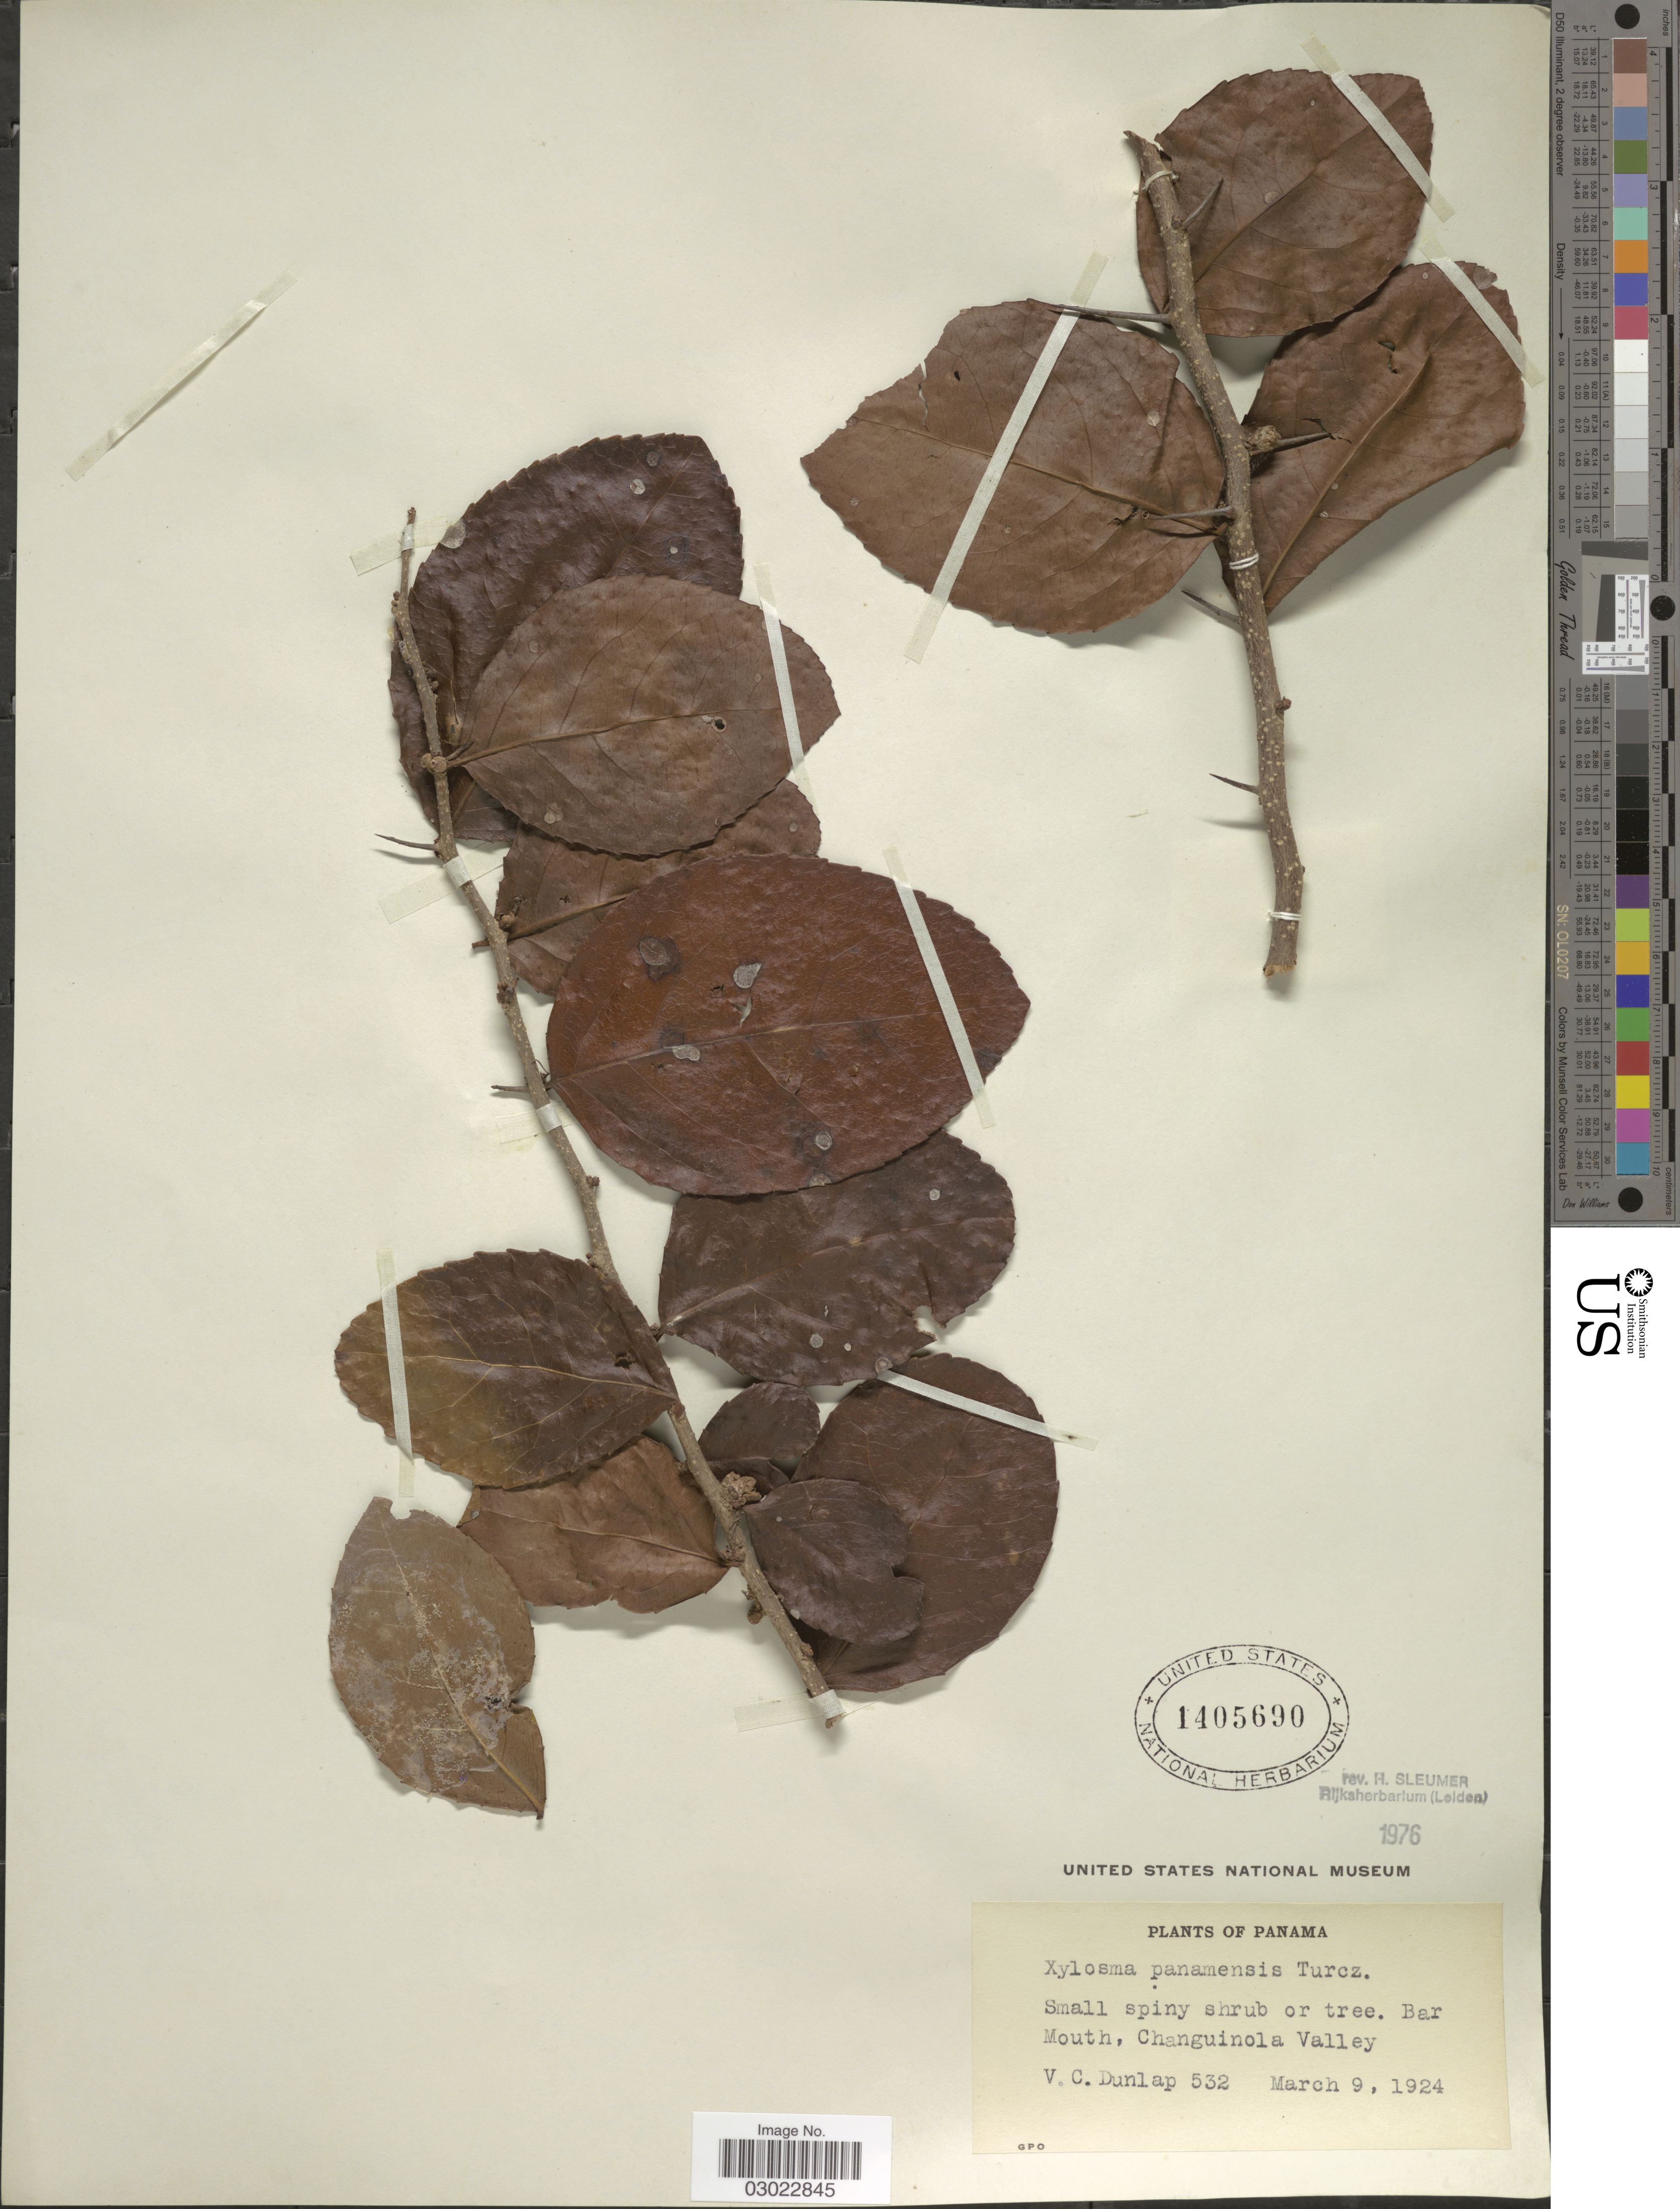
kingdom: Plantae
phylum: Tracheophyta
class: Magnoliopsida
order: Malpighiales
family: Salicaceae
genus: Xylosma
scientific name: Xylosma panamensis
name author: Turcz.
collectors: V. C. Dunlap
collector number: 532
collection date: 1924-03-09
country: Panama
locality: Bar Mouth, Changuinola Valley.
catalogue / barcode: US 1405690